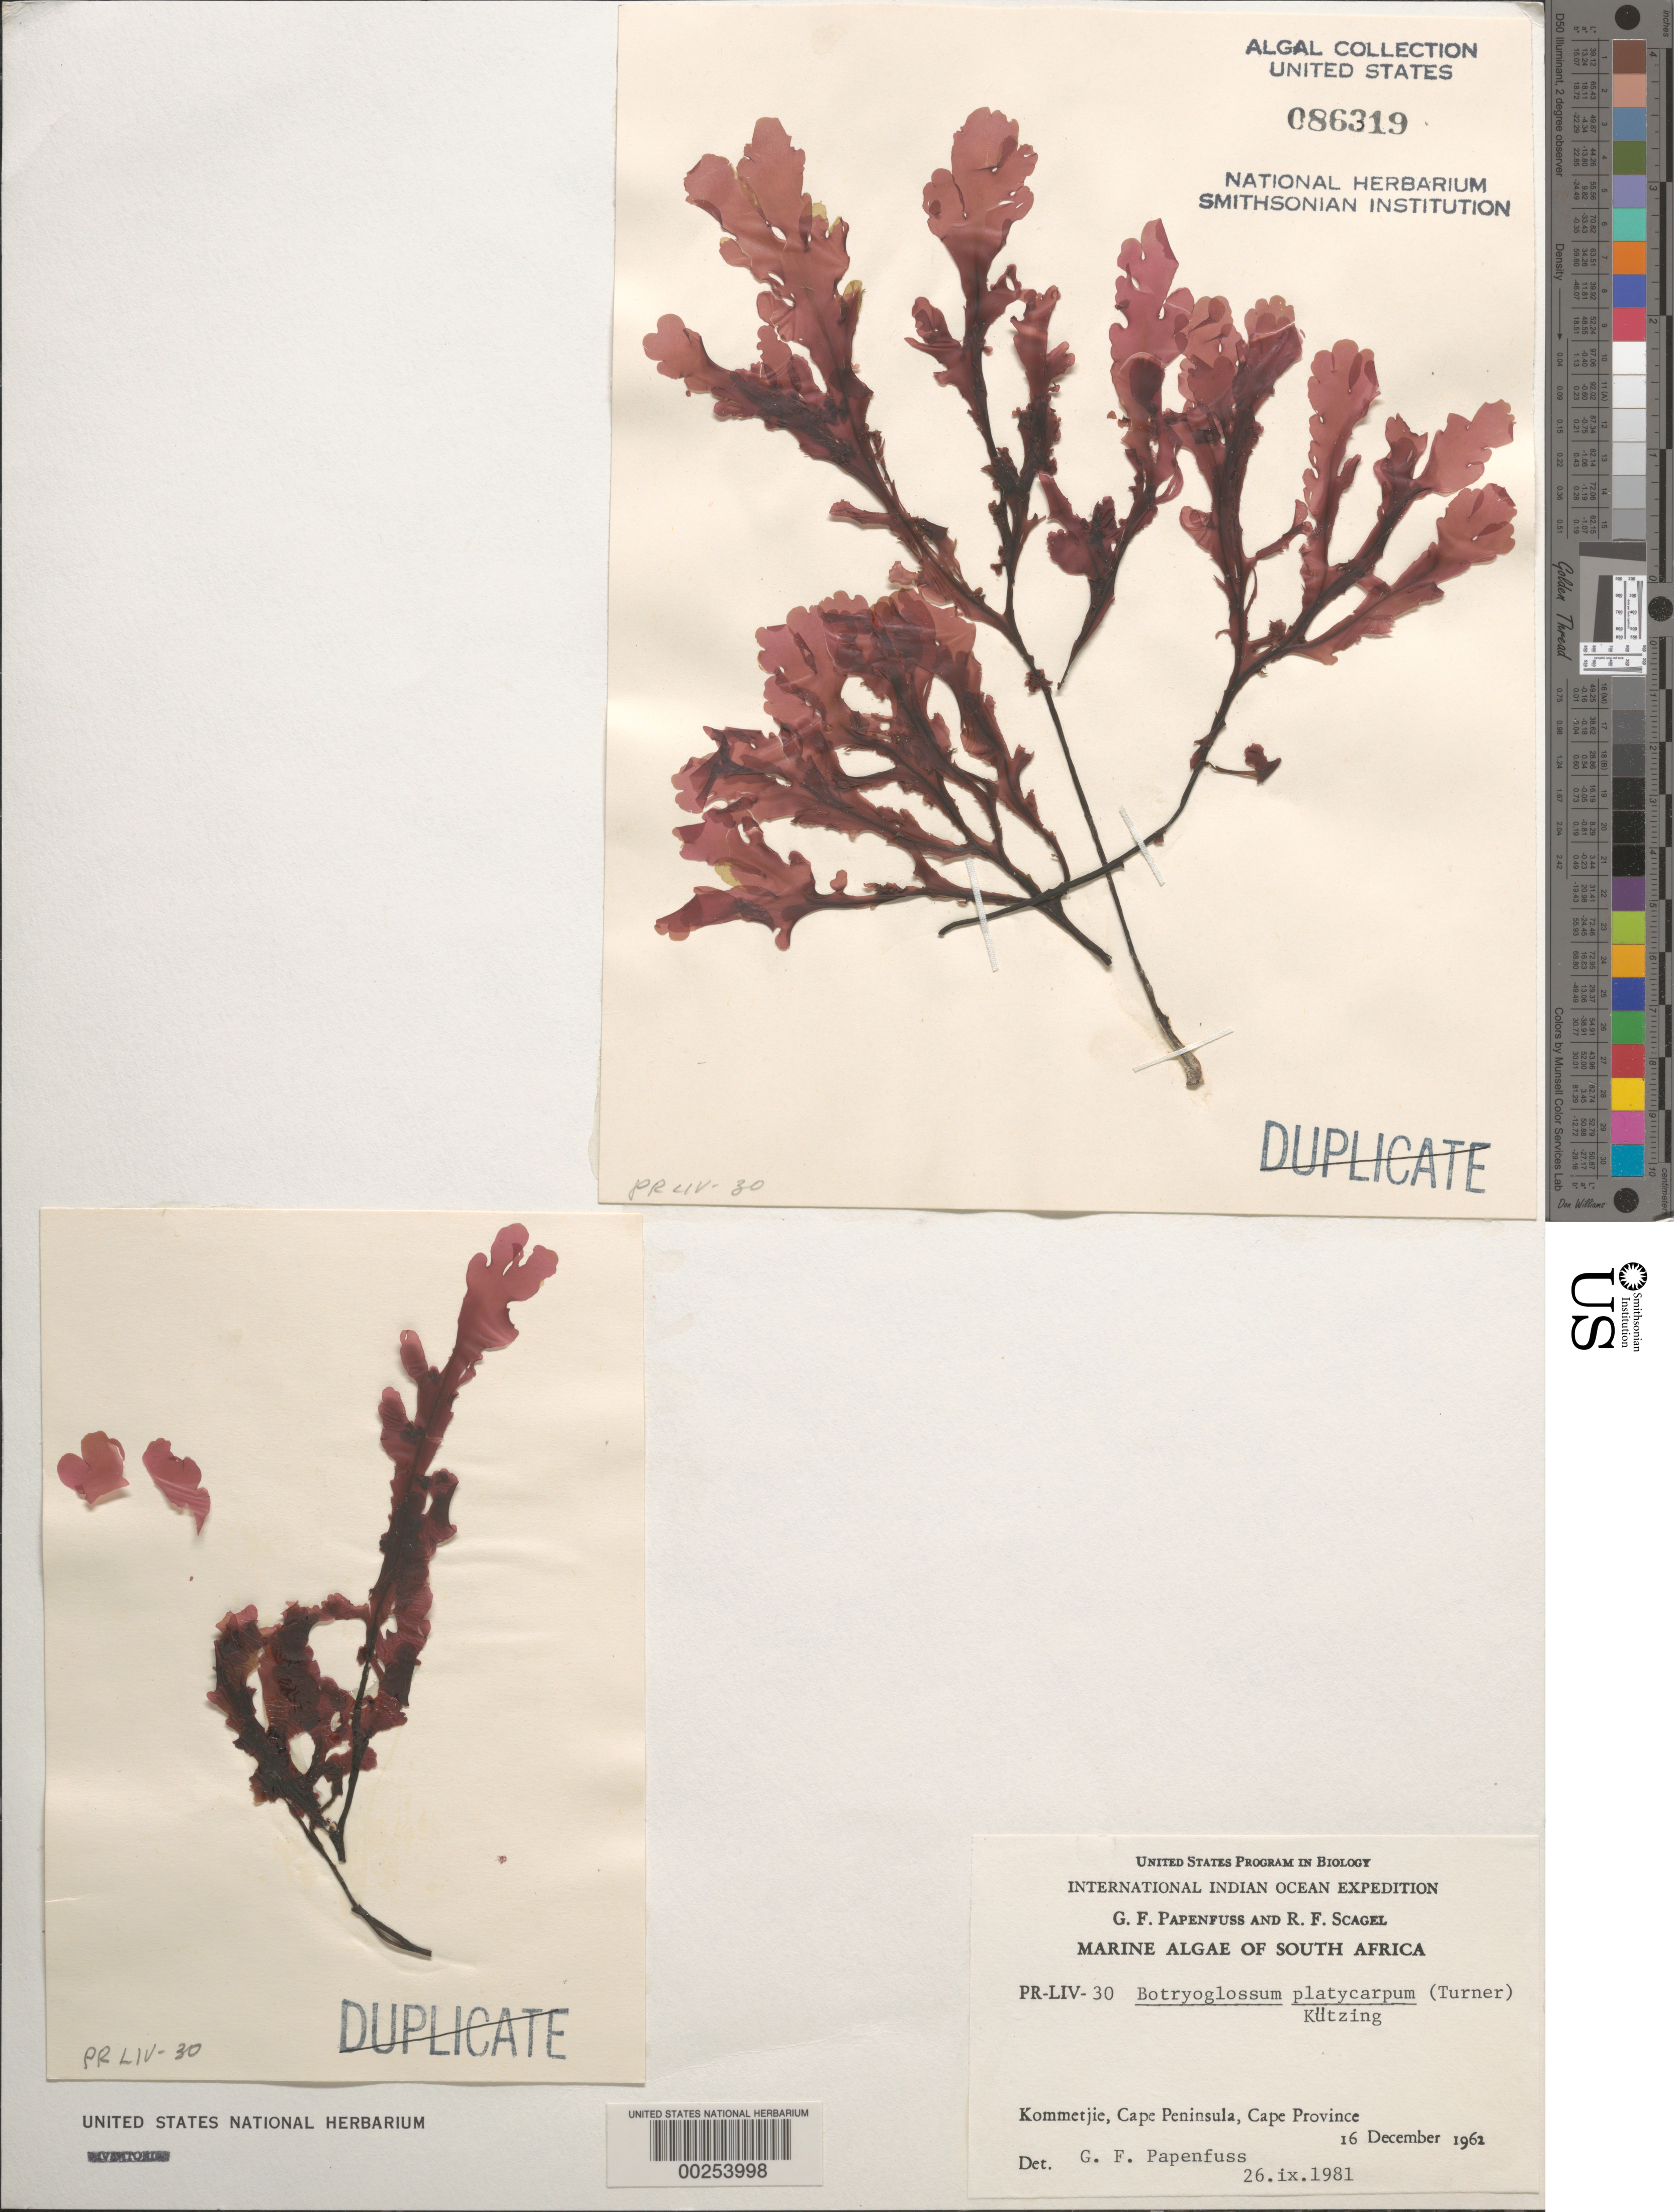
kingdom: Plantae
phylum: Rhodophyta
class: Florideophyceae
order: Ceramiales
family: Delesseriaceae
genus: Botryoglossum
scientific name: Botryoglossum platycarpum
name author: (Turner) Kütz.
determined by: Papenfuss, George F.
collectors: G. Papenfuss & R. F. Scagel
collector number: PR-LIV-30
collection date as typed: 16 Dec 1962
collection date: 1962-12-16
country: South Africa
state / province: Western Cape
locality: Kommetjie, Cape Peninsula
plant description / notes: International Indian Ocean Expedition, 1962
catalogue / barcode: US 86319